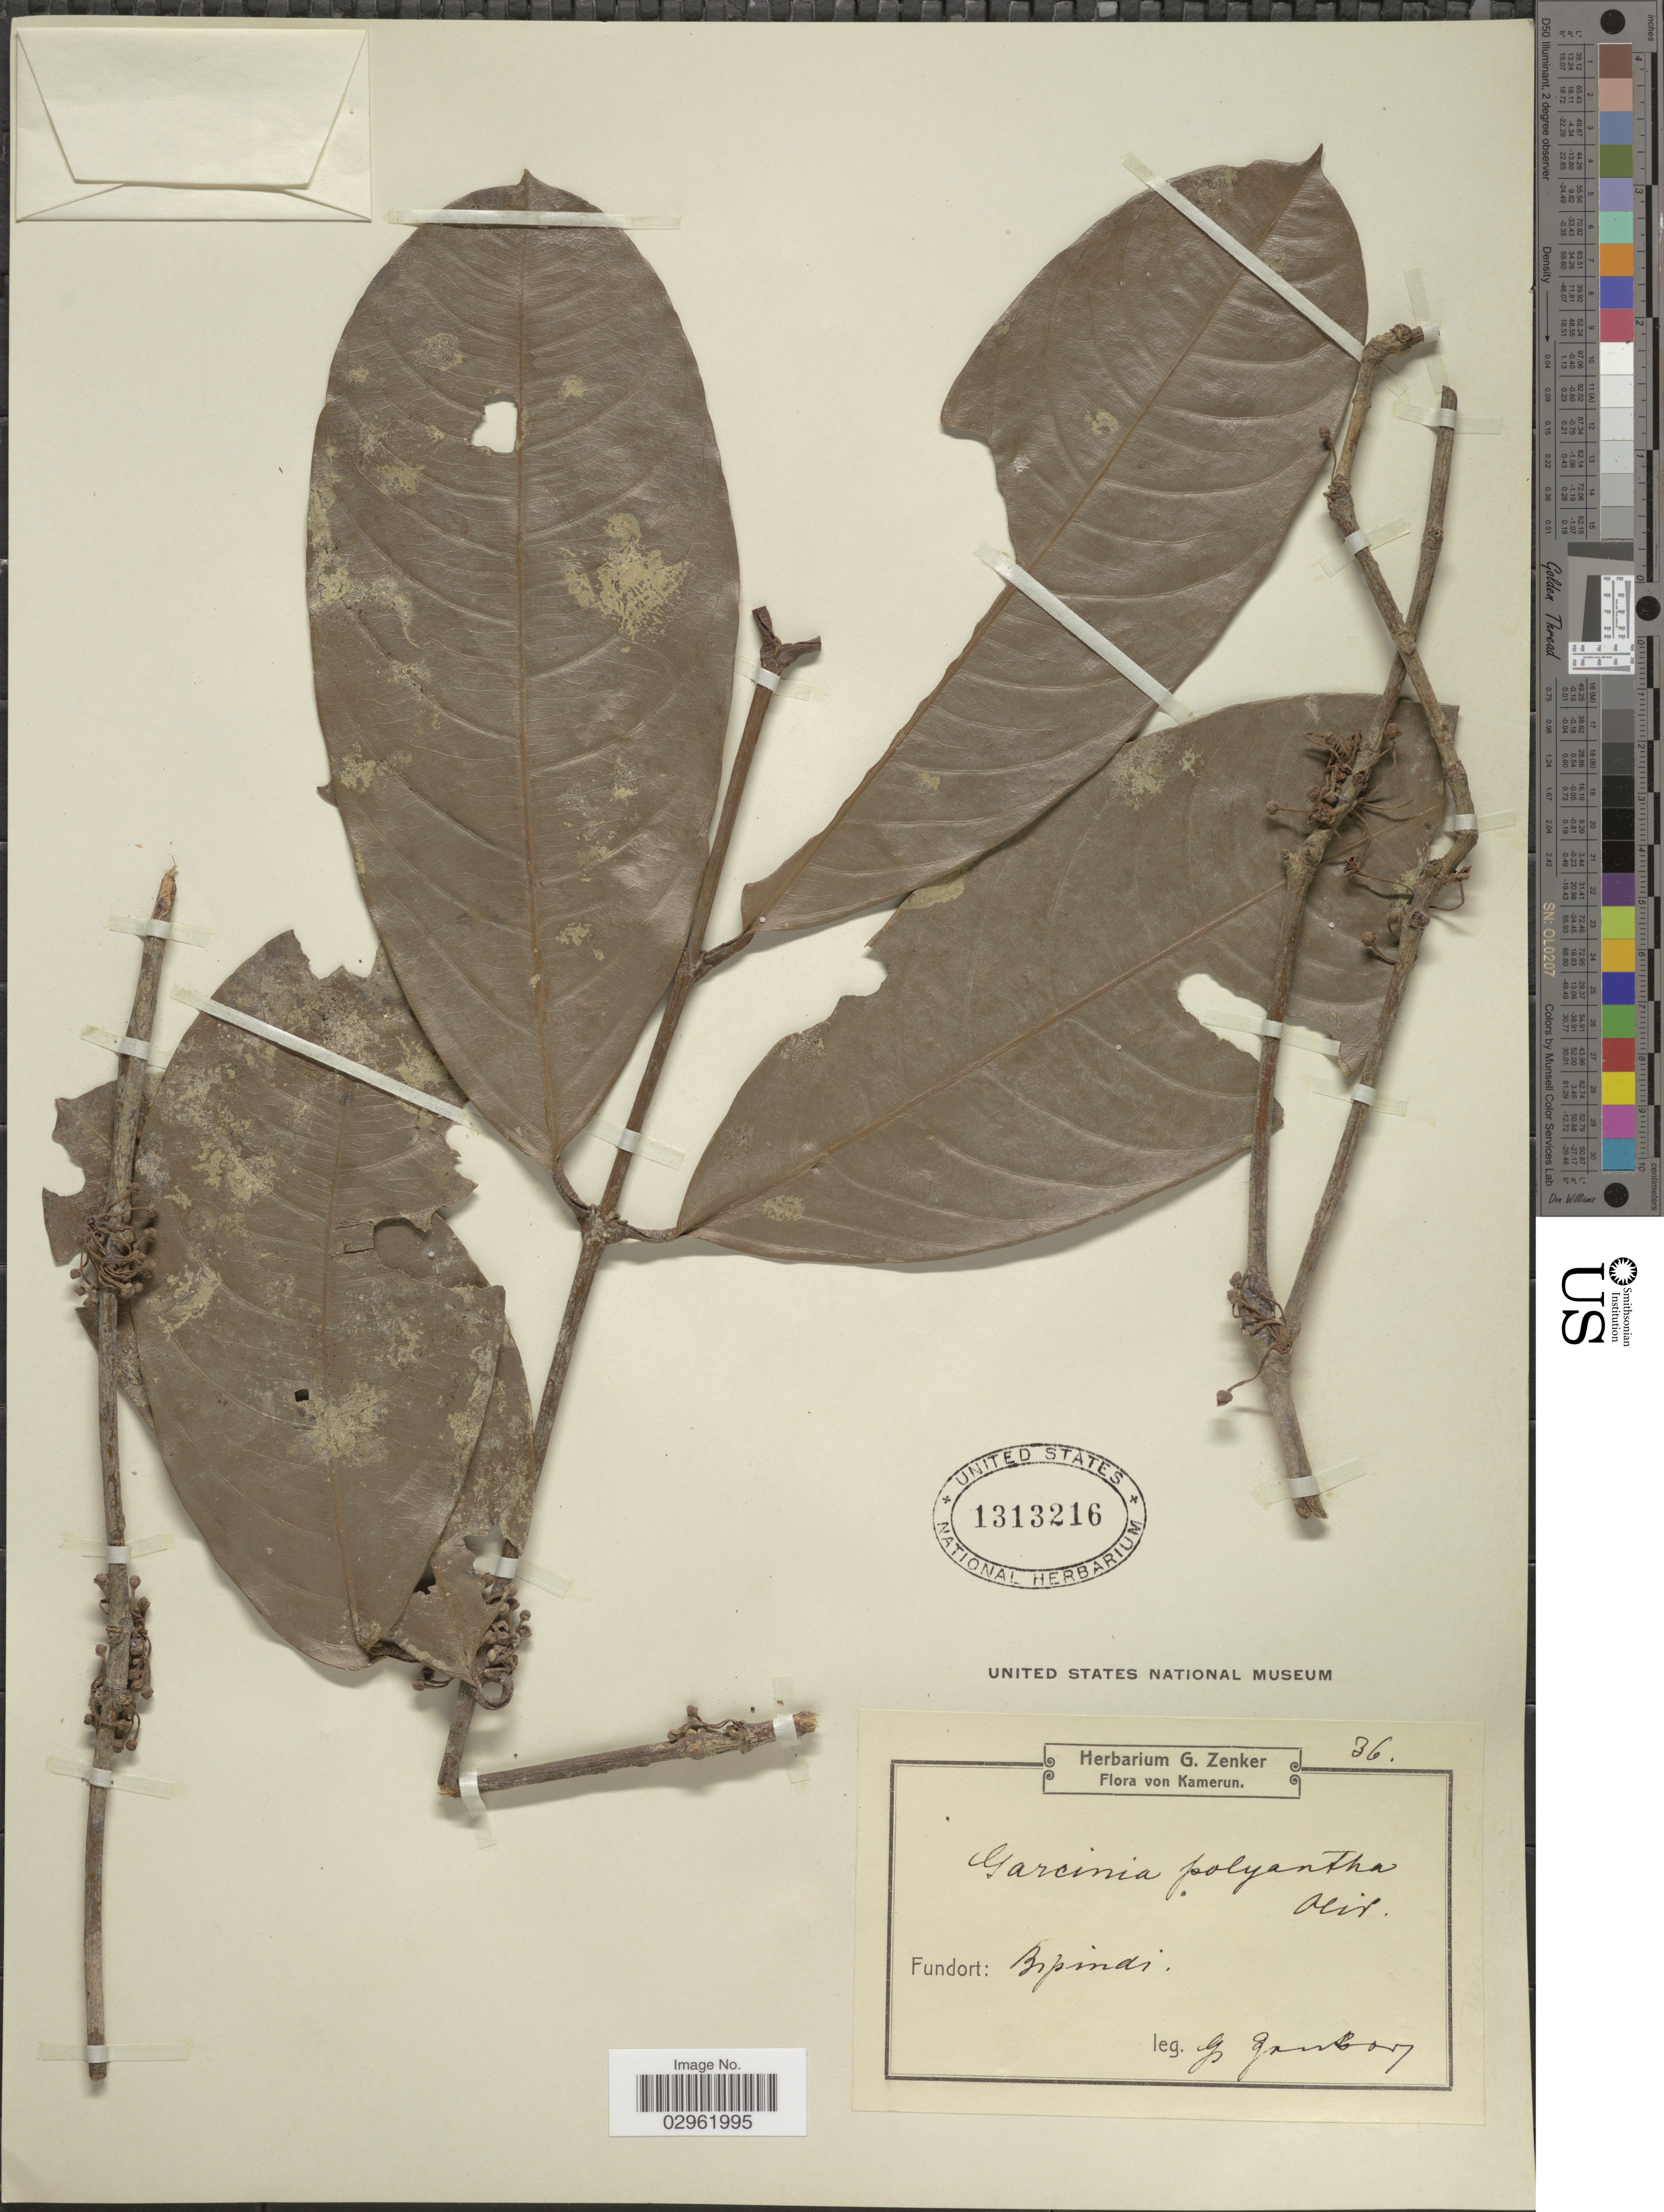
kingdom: Plantae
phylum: Tracheophyta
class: Magnoliopsida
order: Malpighiales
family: Clusiaceae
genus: Garcinia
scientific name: Garcinia polyantha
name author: Oliv.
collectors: G. A. Zenker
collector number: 36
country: Cameroon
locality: Kamerun. Bipindi.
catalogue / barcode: US 313216